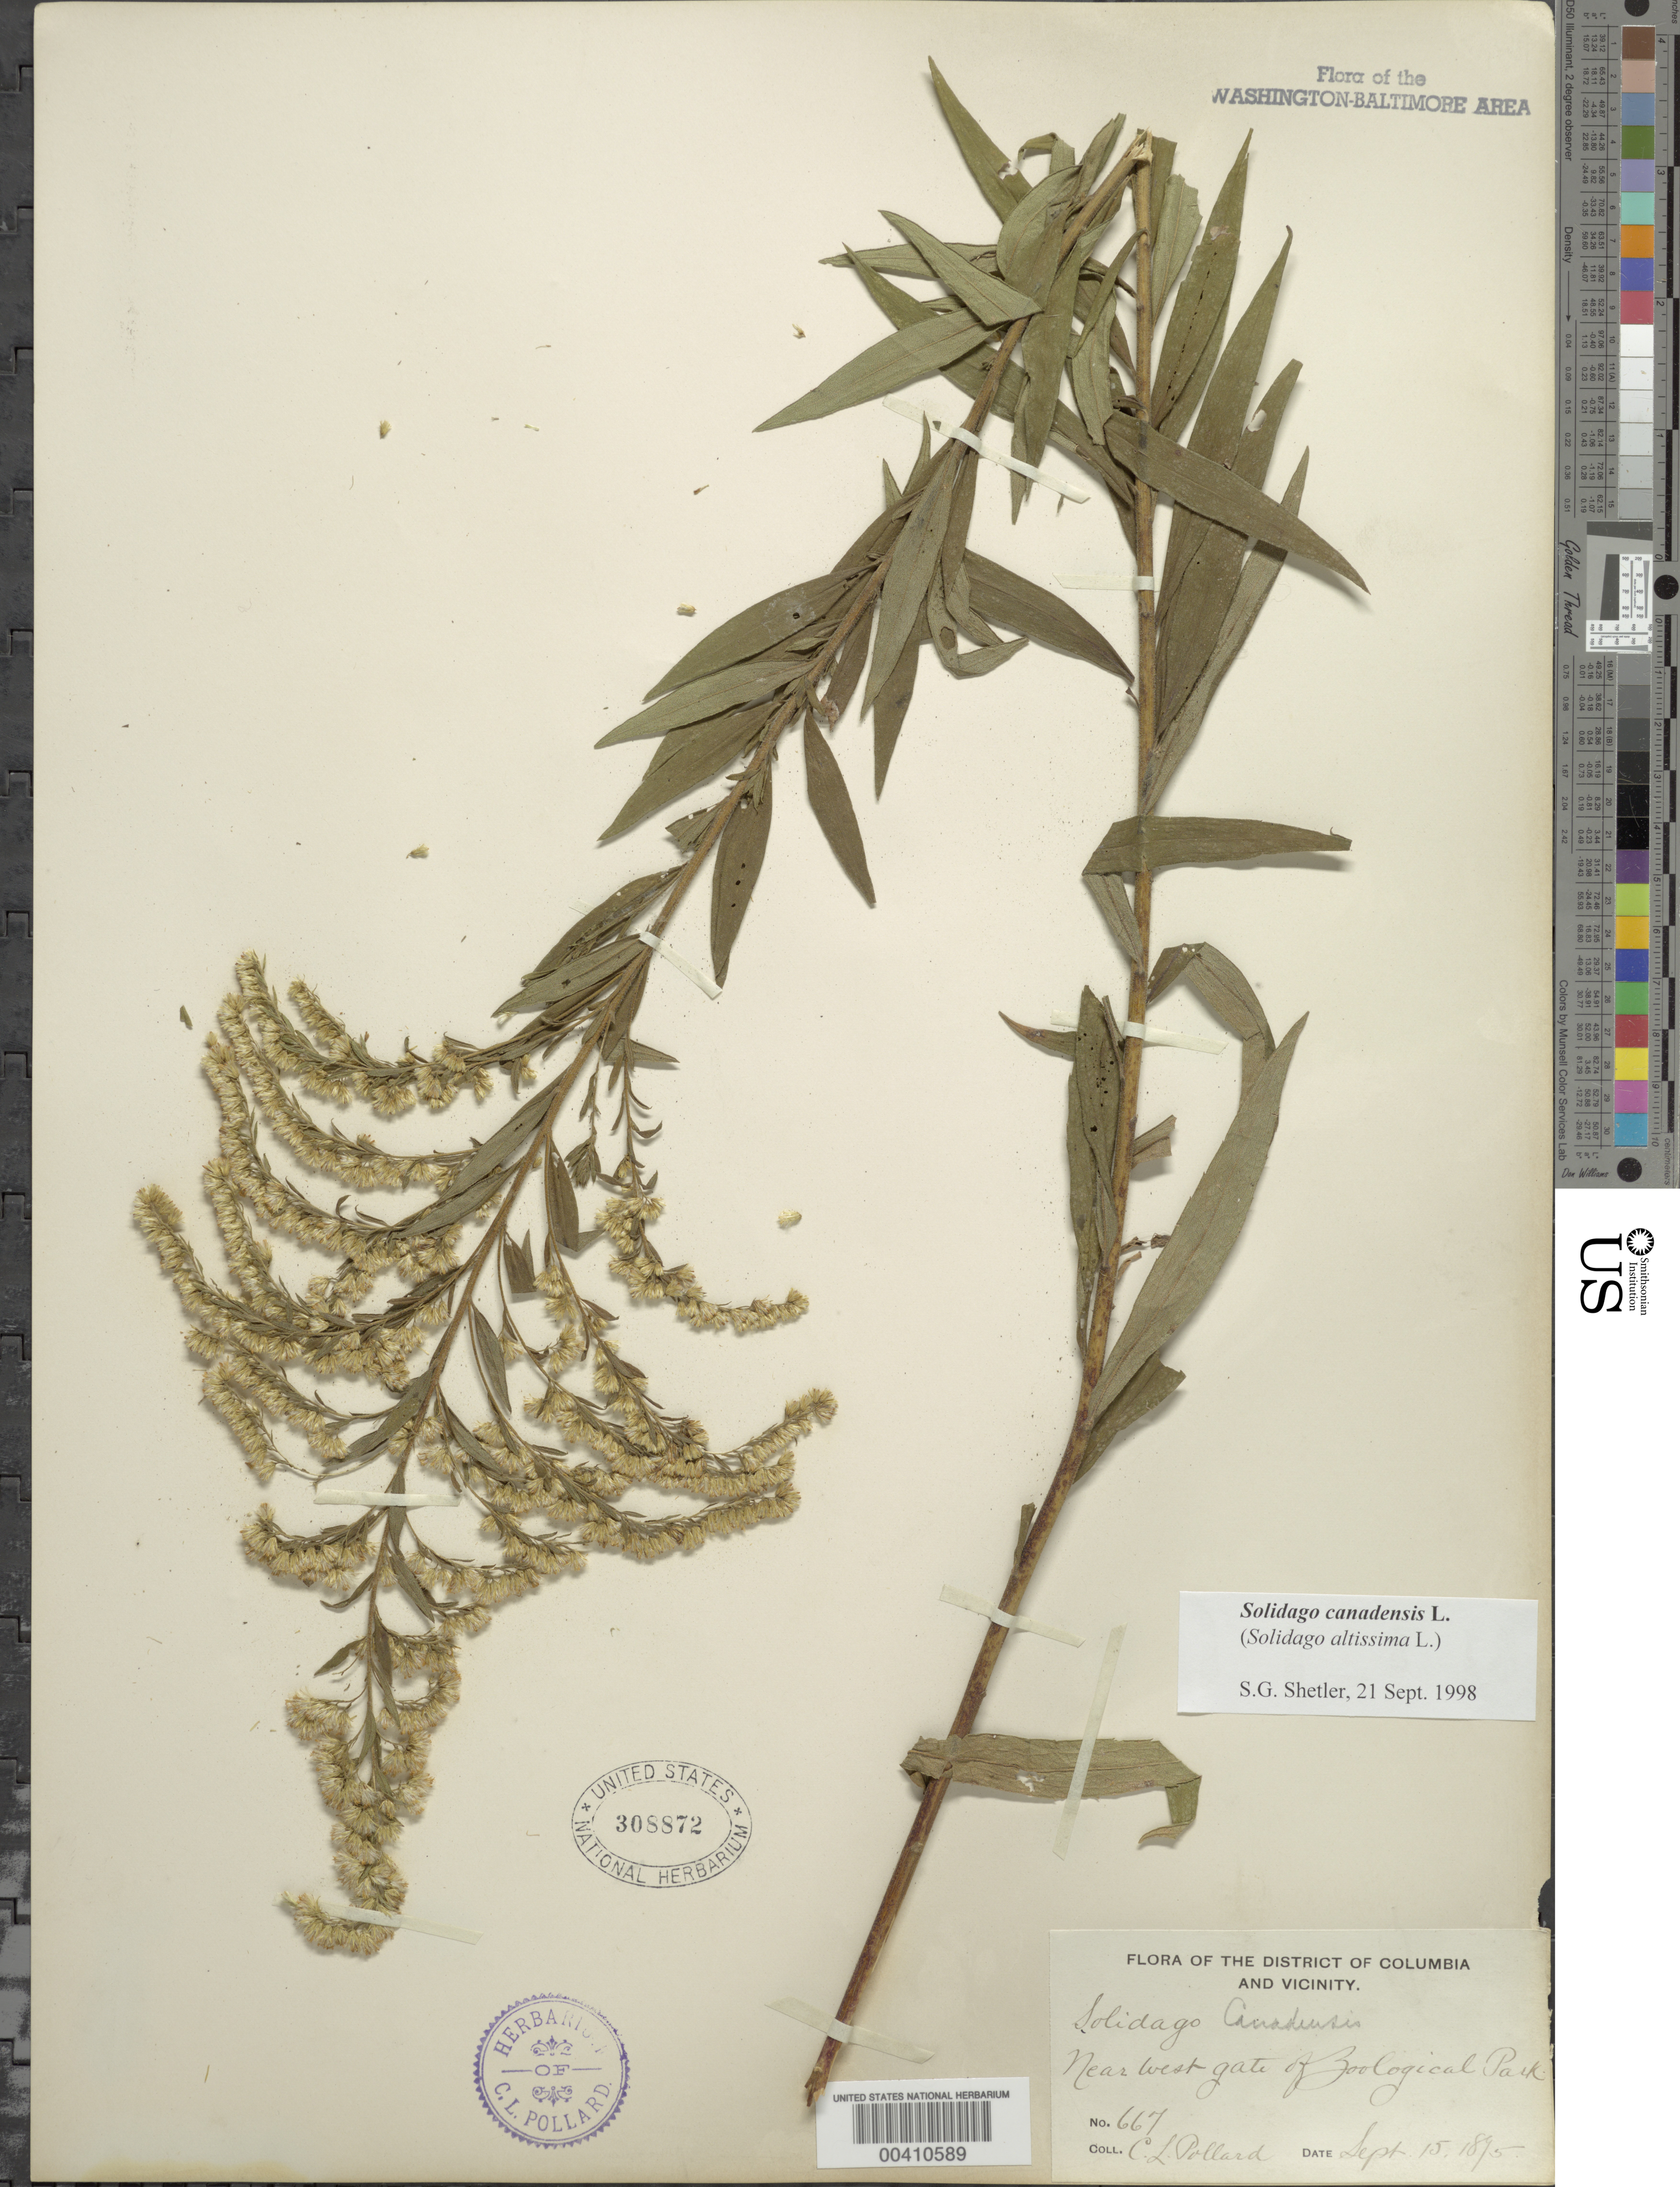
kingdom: Plantae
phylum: Tracheophyta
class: Magnoliopsida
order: Asterales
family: Asteraceae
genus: Solidago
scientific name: Solidago canadensis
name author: L.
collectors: C. L. Pollard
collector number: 667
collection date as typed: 15 Sep 1895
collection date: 1895-09-15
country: United States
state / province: District of Columbia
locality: Near W Gate of Zoological Park Rock Creek Park & vicinity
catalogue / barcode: US 308872